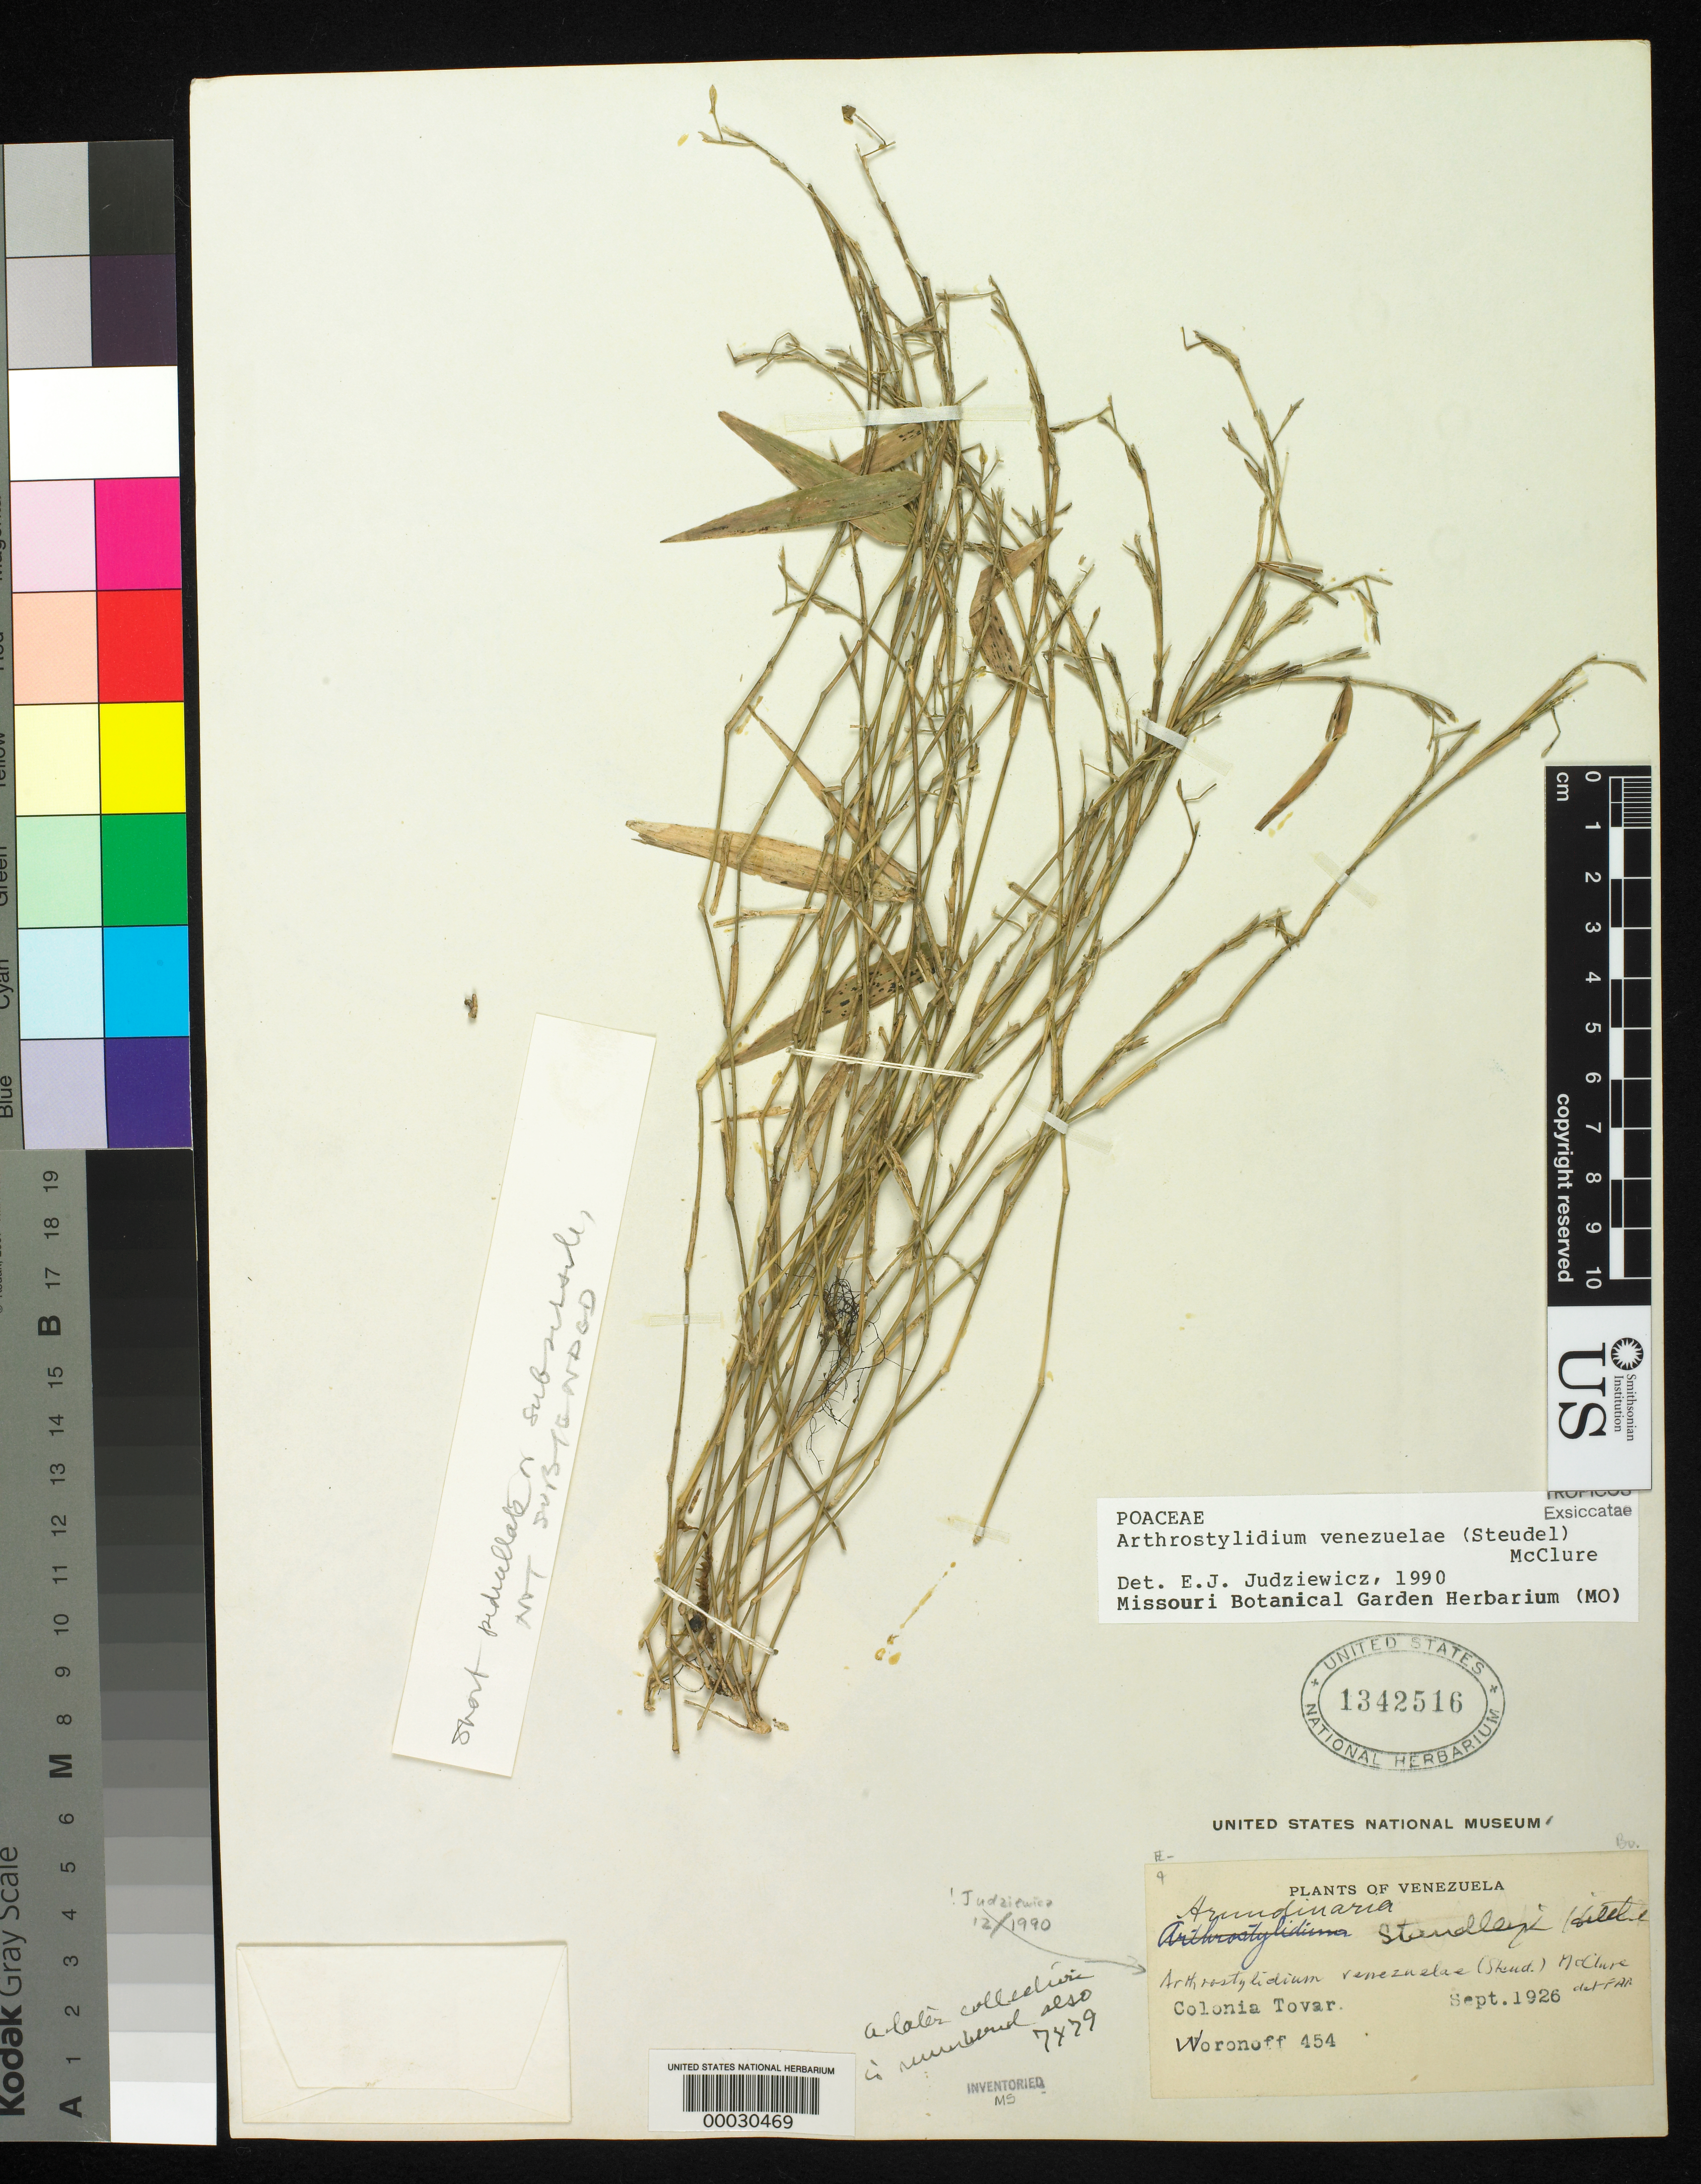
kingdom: Plantae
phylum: Tracheophyta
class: Liliopsida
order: Poales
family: Poaceae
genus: Arthrostylidium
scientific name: Arthrostylidium venezuelae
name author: (Steud.) McClure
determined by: Judziewicz, E. J.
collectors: -. Woronoff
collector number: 454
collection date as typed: Sep 1926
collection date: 1926-09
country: Venezuela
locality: Colonia tovar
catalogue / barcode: US 1342516